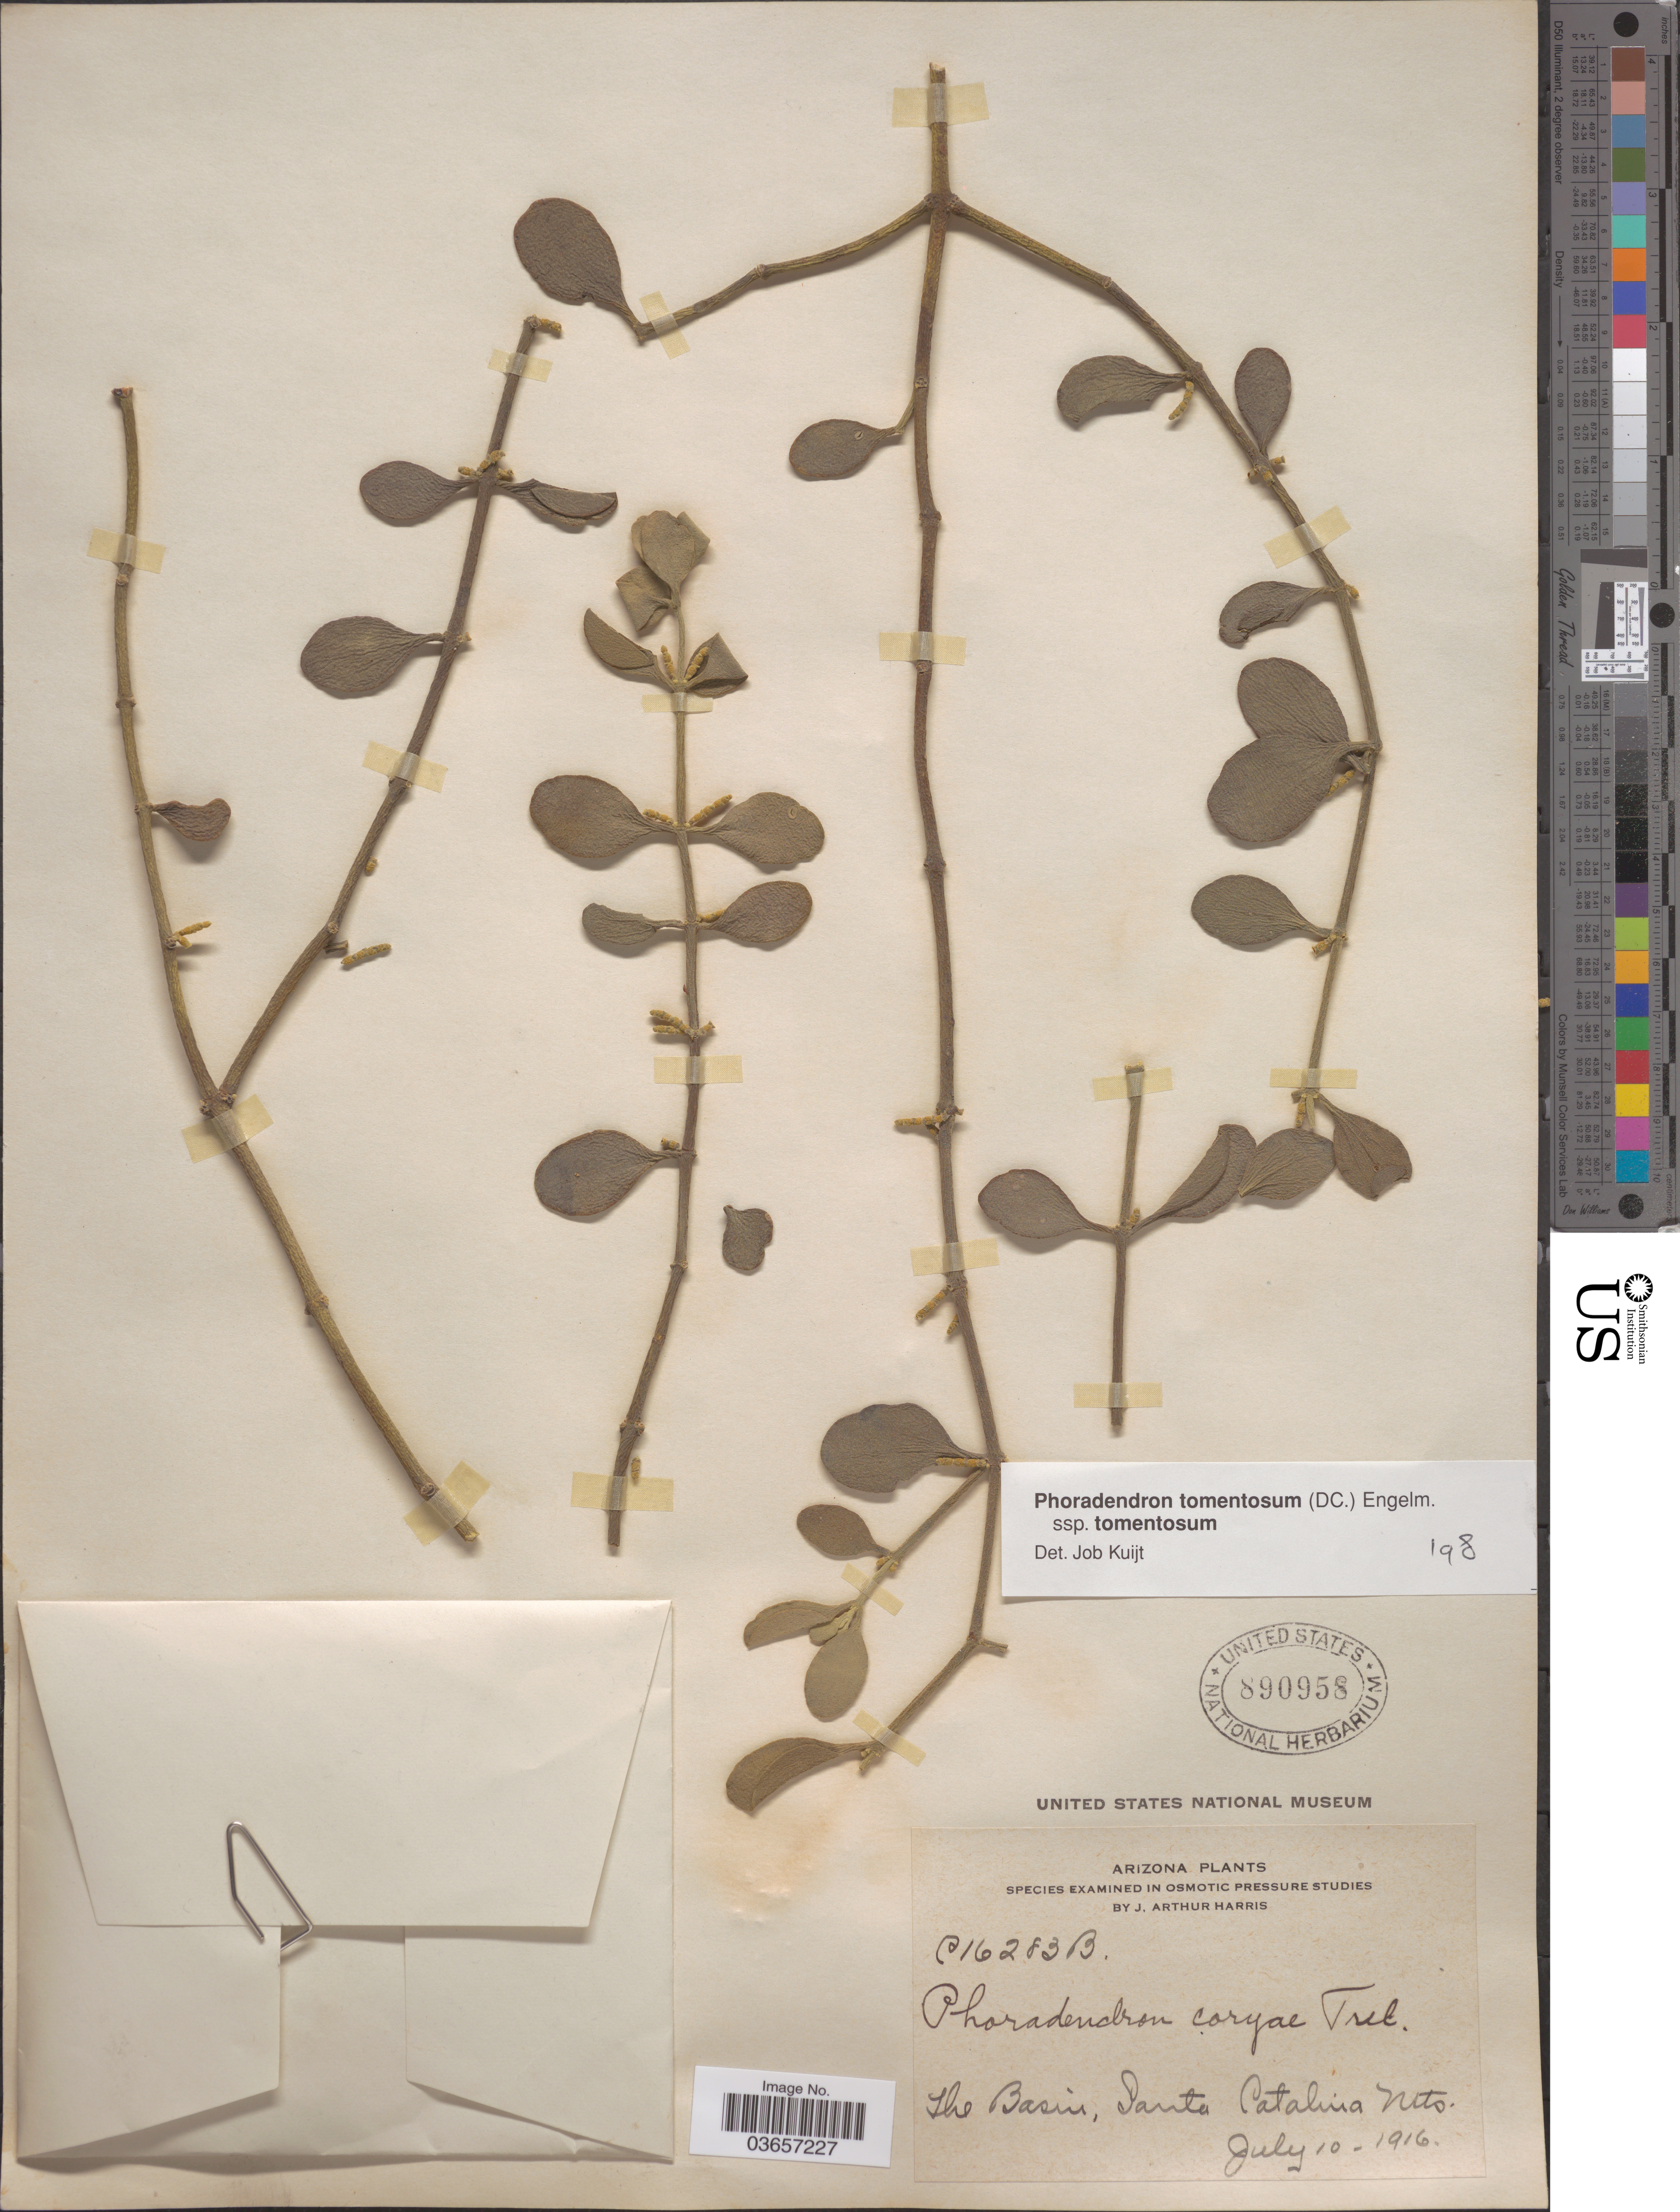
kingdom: Plantae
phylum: Tracheophyta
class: Magnoliopsida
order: Santalales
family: Viscaceae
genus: Phoradendron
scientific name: Phoradendron tomentosum subsp. tomentosum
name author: DC.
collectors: J. A. Harris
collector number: C16283B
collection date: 1916-07-10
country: United States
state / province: Arizona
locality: The Basin, Santa Catalina Mts.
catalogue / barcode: US 890958